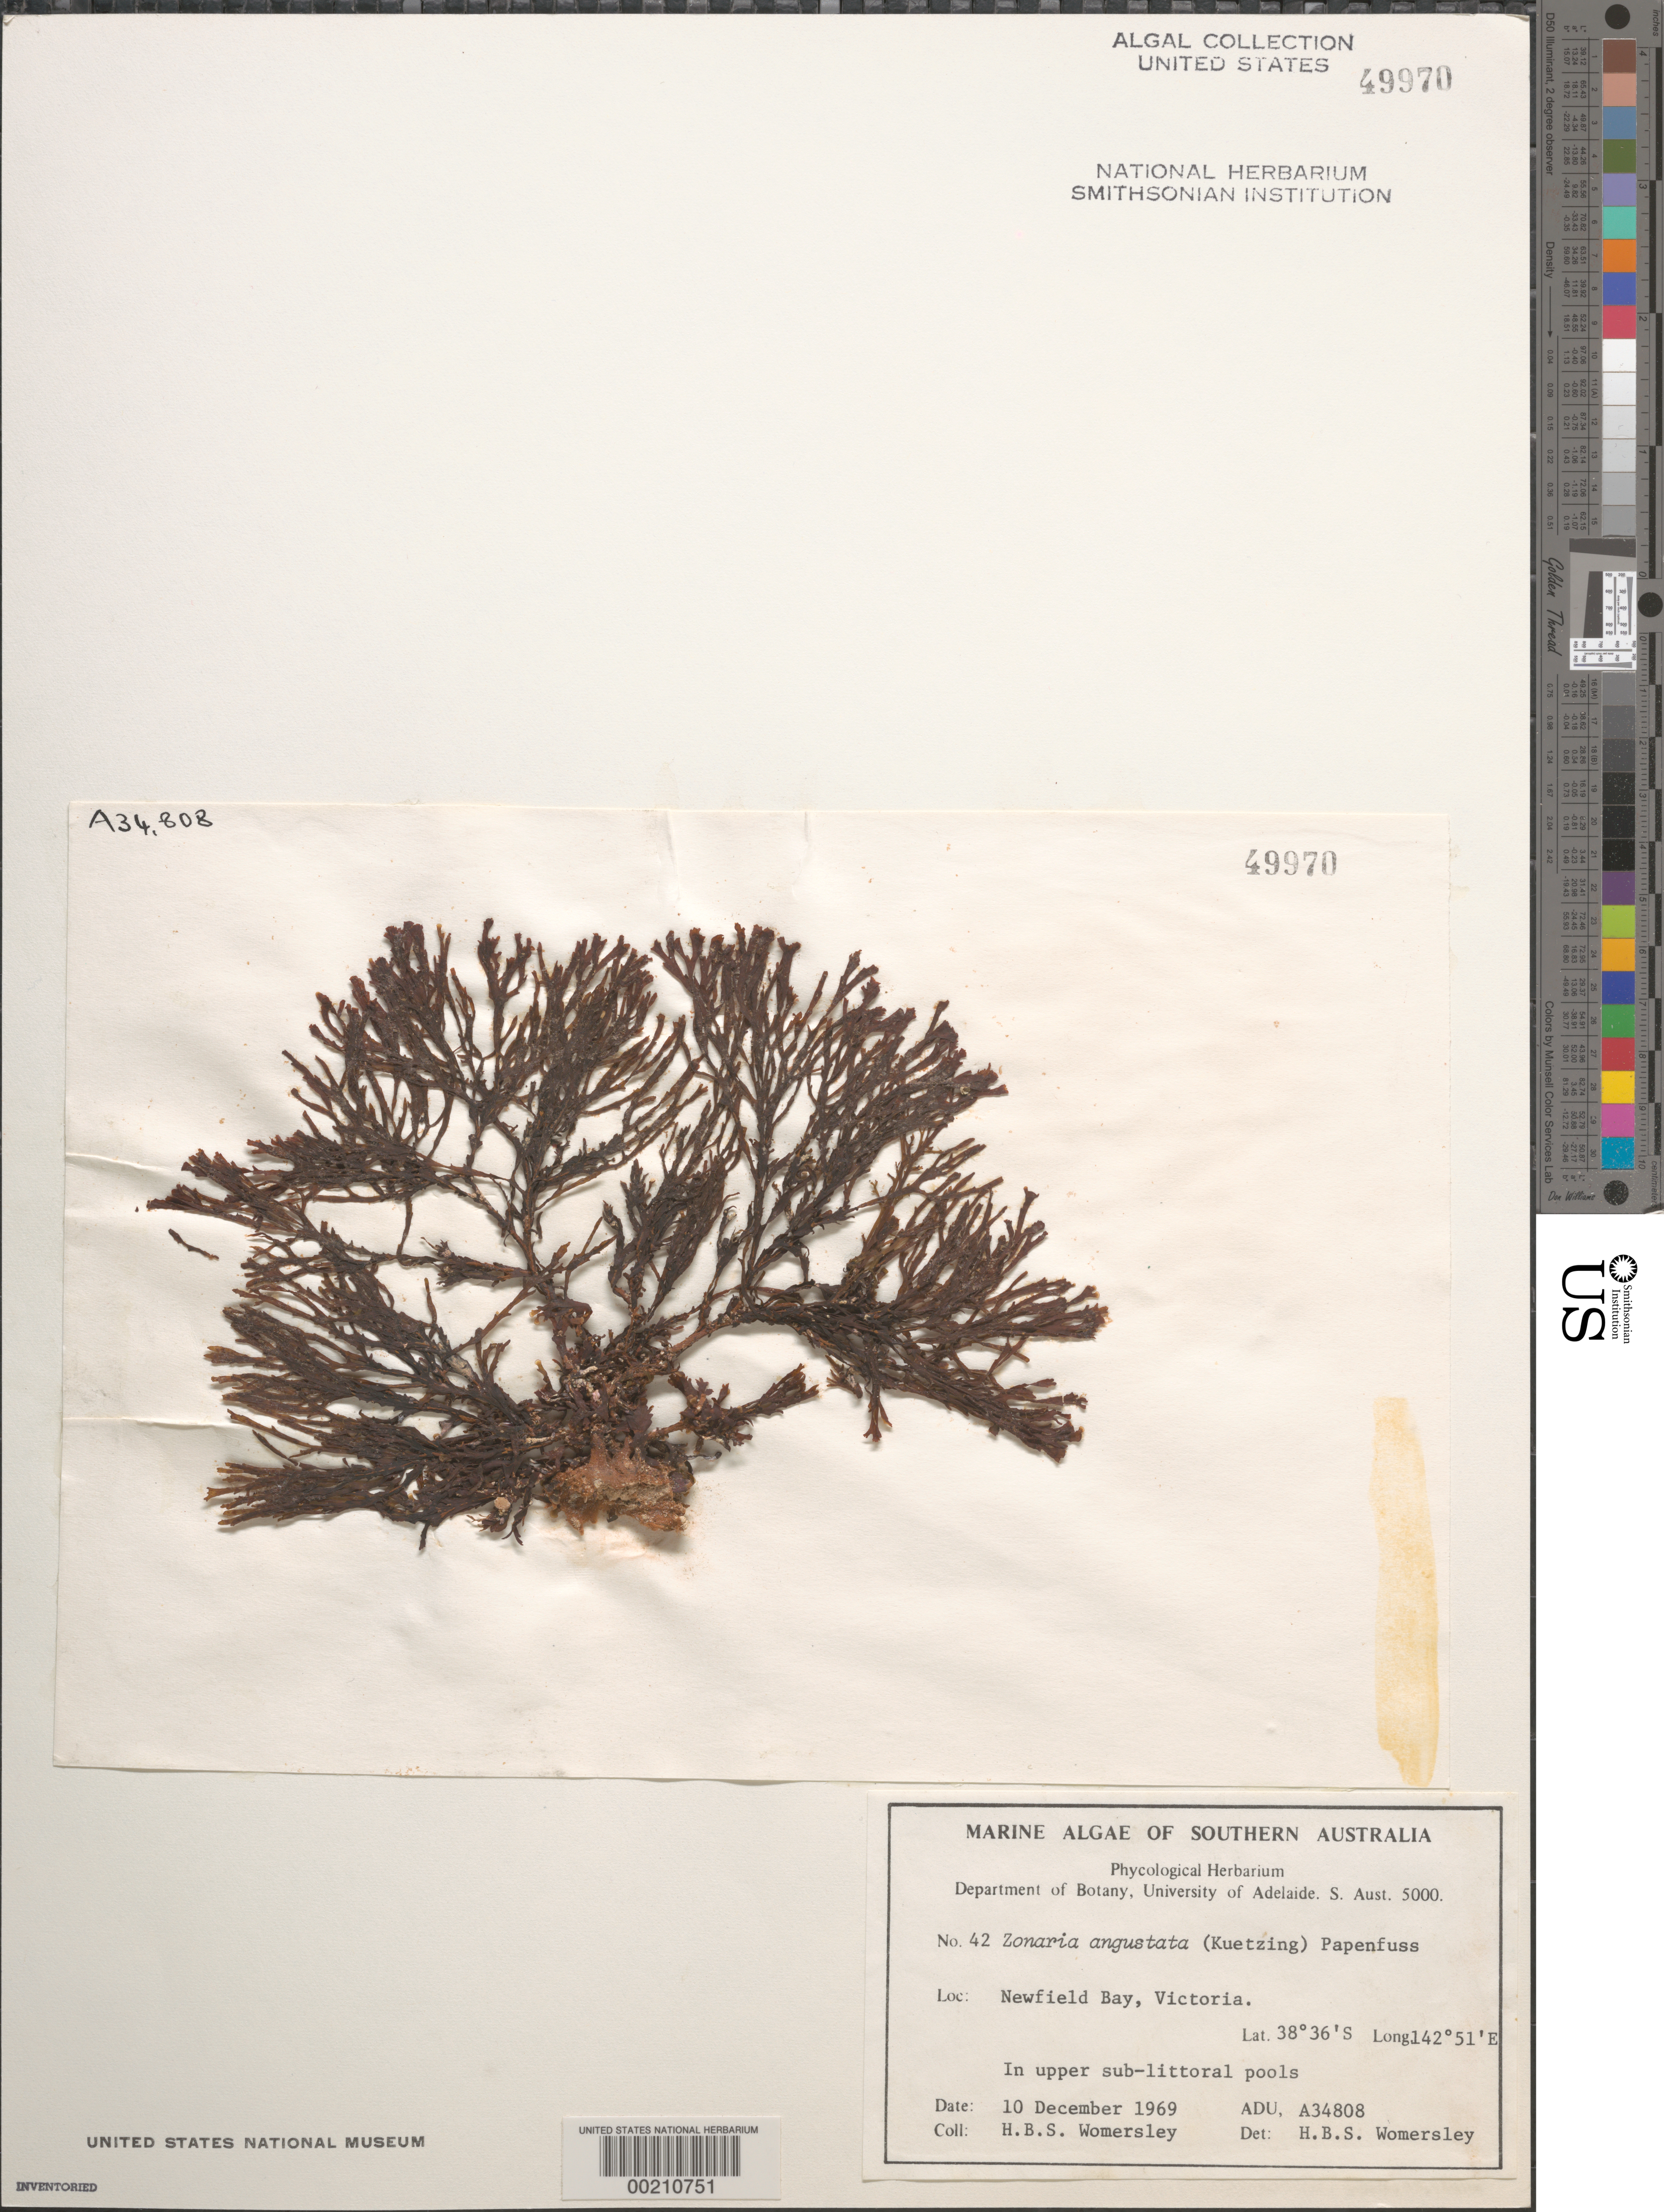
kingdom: Chromista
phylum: Ochrophyta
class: Phaeophyceae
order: Dictyotales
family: Dictyotaceae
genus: Zonaria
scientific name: Zonaria angustata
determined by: Womersley, H. B. S.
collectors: H. B. S. Womersley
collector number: ADU A34808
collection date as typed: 10 Dec 1969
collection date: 1969-12-10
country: Australia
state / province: Victoria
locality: Newfield bay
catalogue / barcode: US 49970